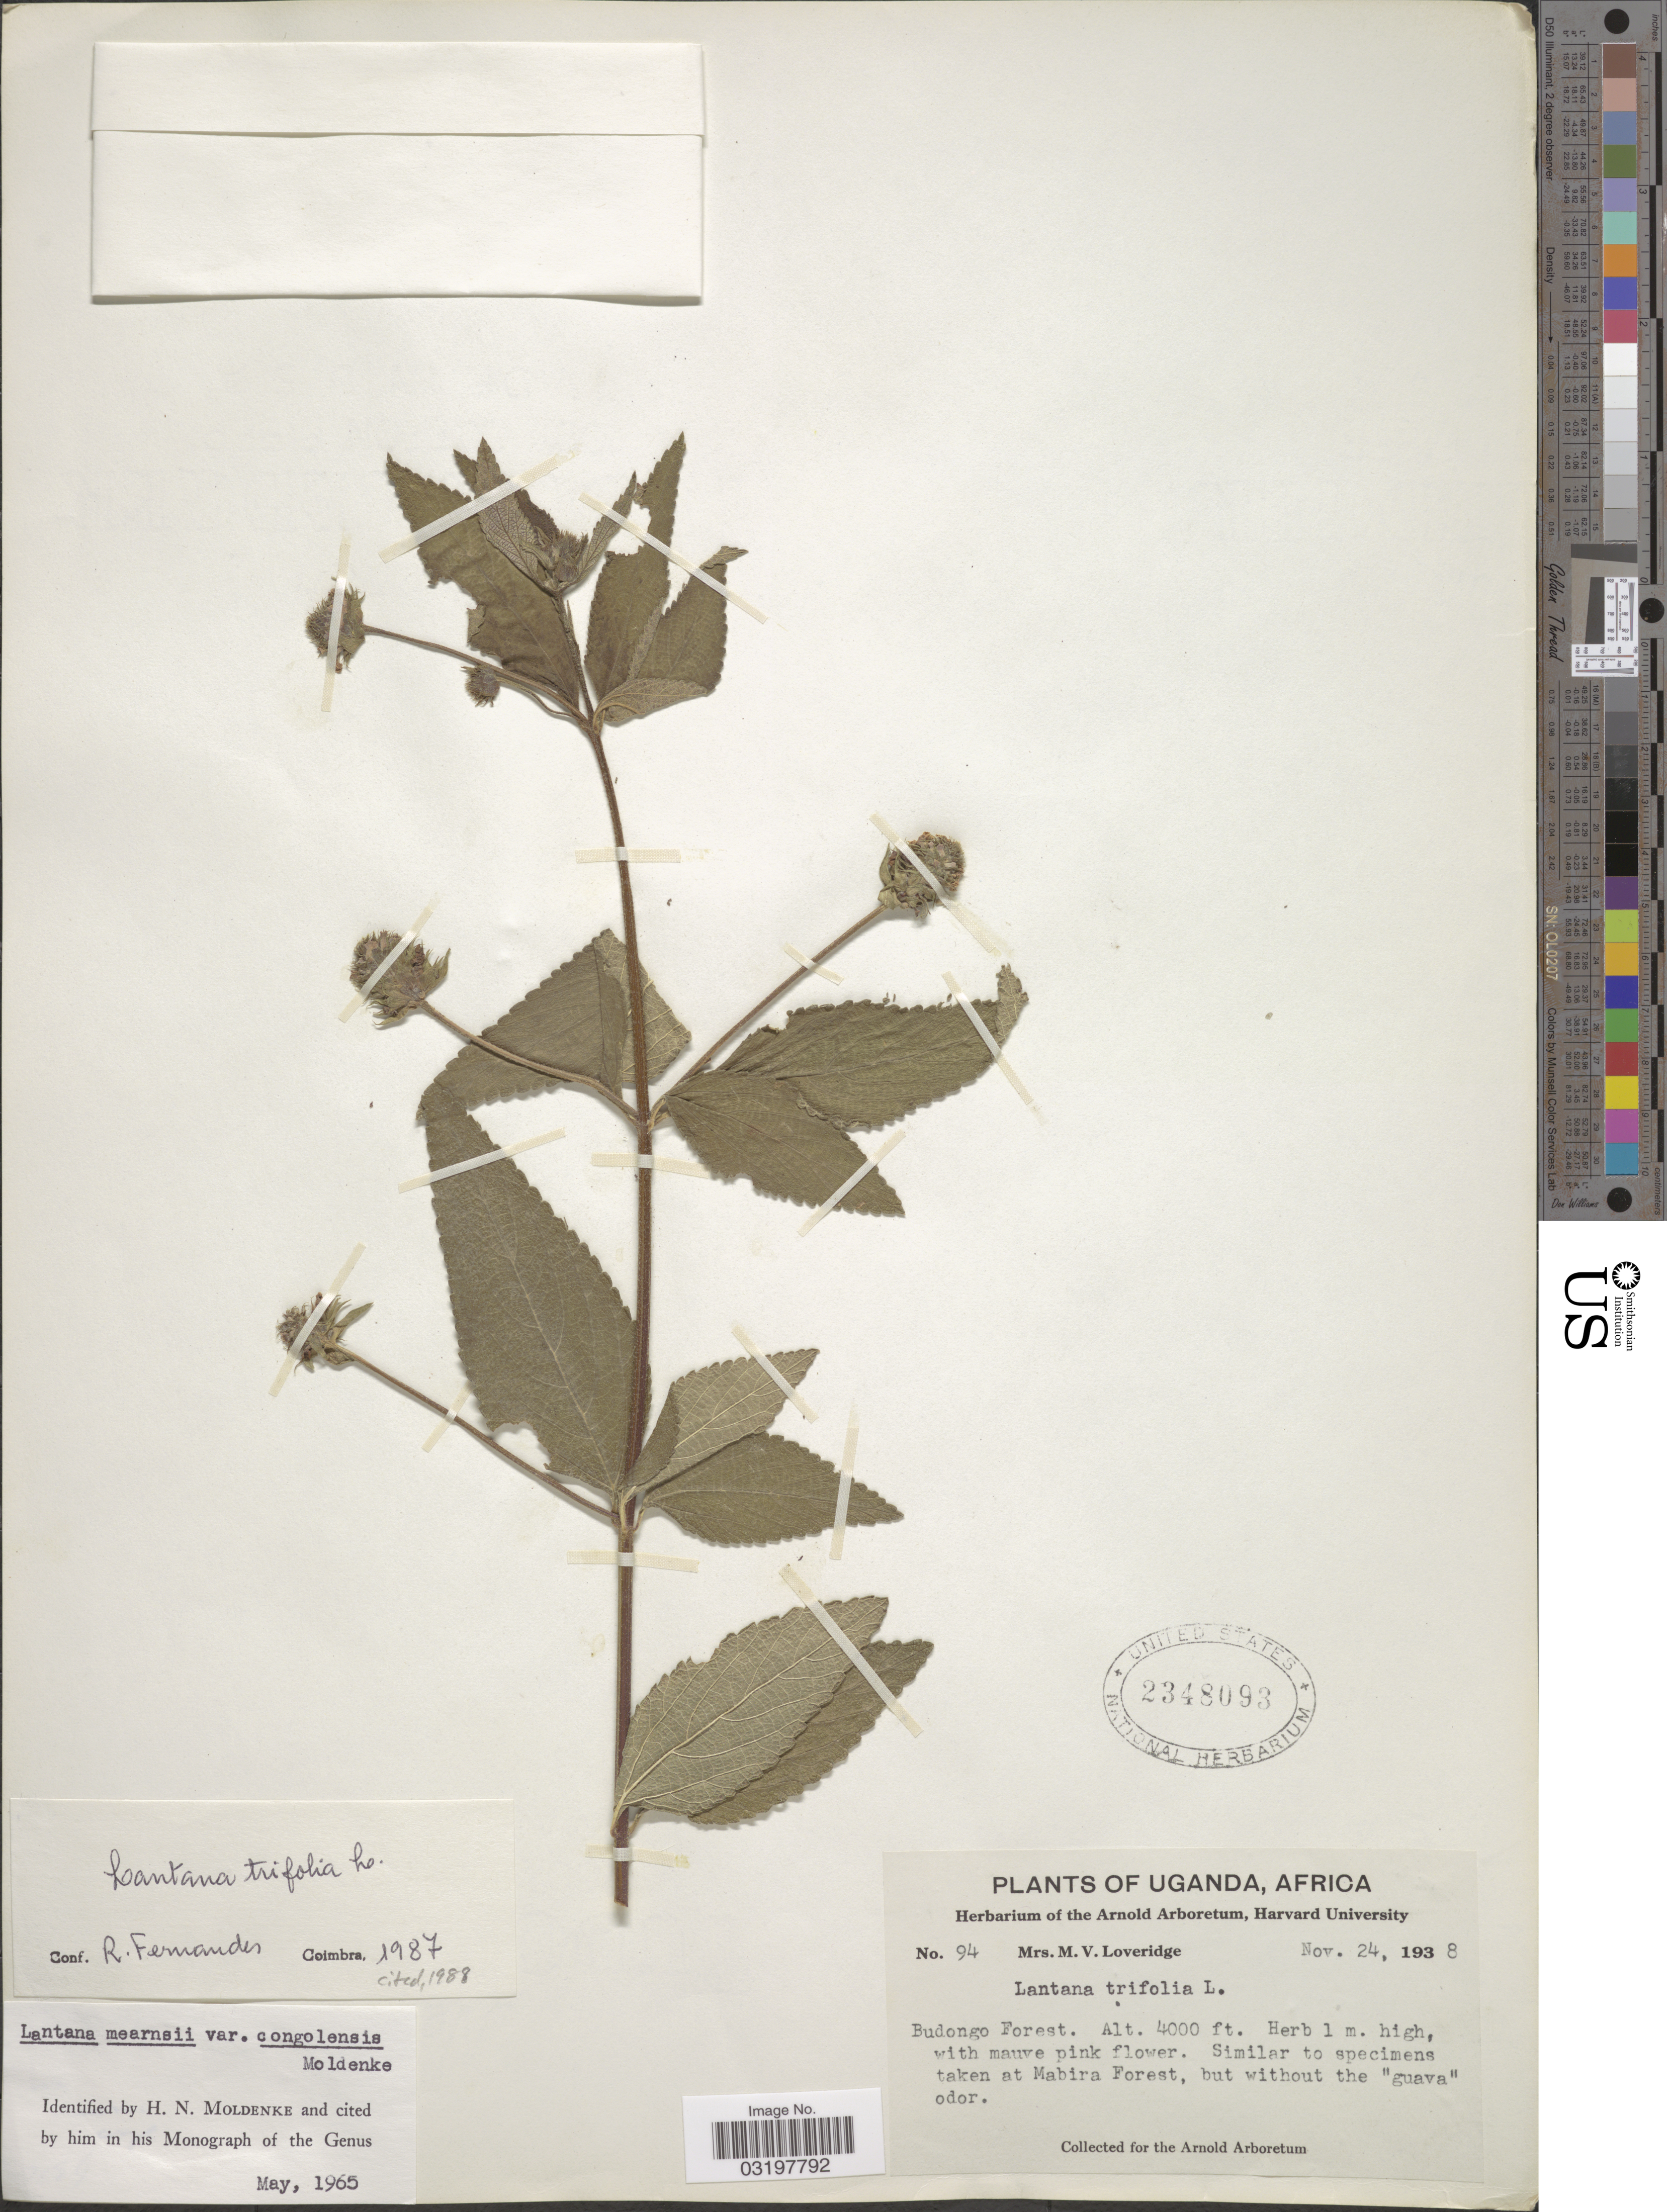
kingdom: Plantae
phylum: Tracheophyta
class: Magnoliopsida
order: Lamiales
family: Verbenaceae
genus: Lantana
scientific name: Lantana trifolia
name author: L.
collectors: M. Loverbridge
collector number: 94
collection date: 1938-11-24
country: Uganda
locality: Budongo Forest.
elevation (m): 1219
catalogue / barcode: US 2348093